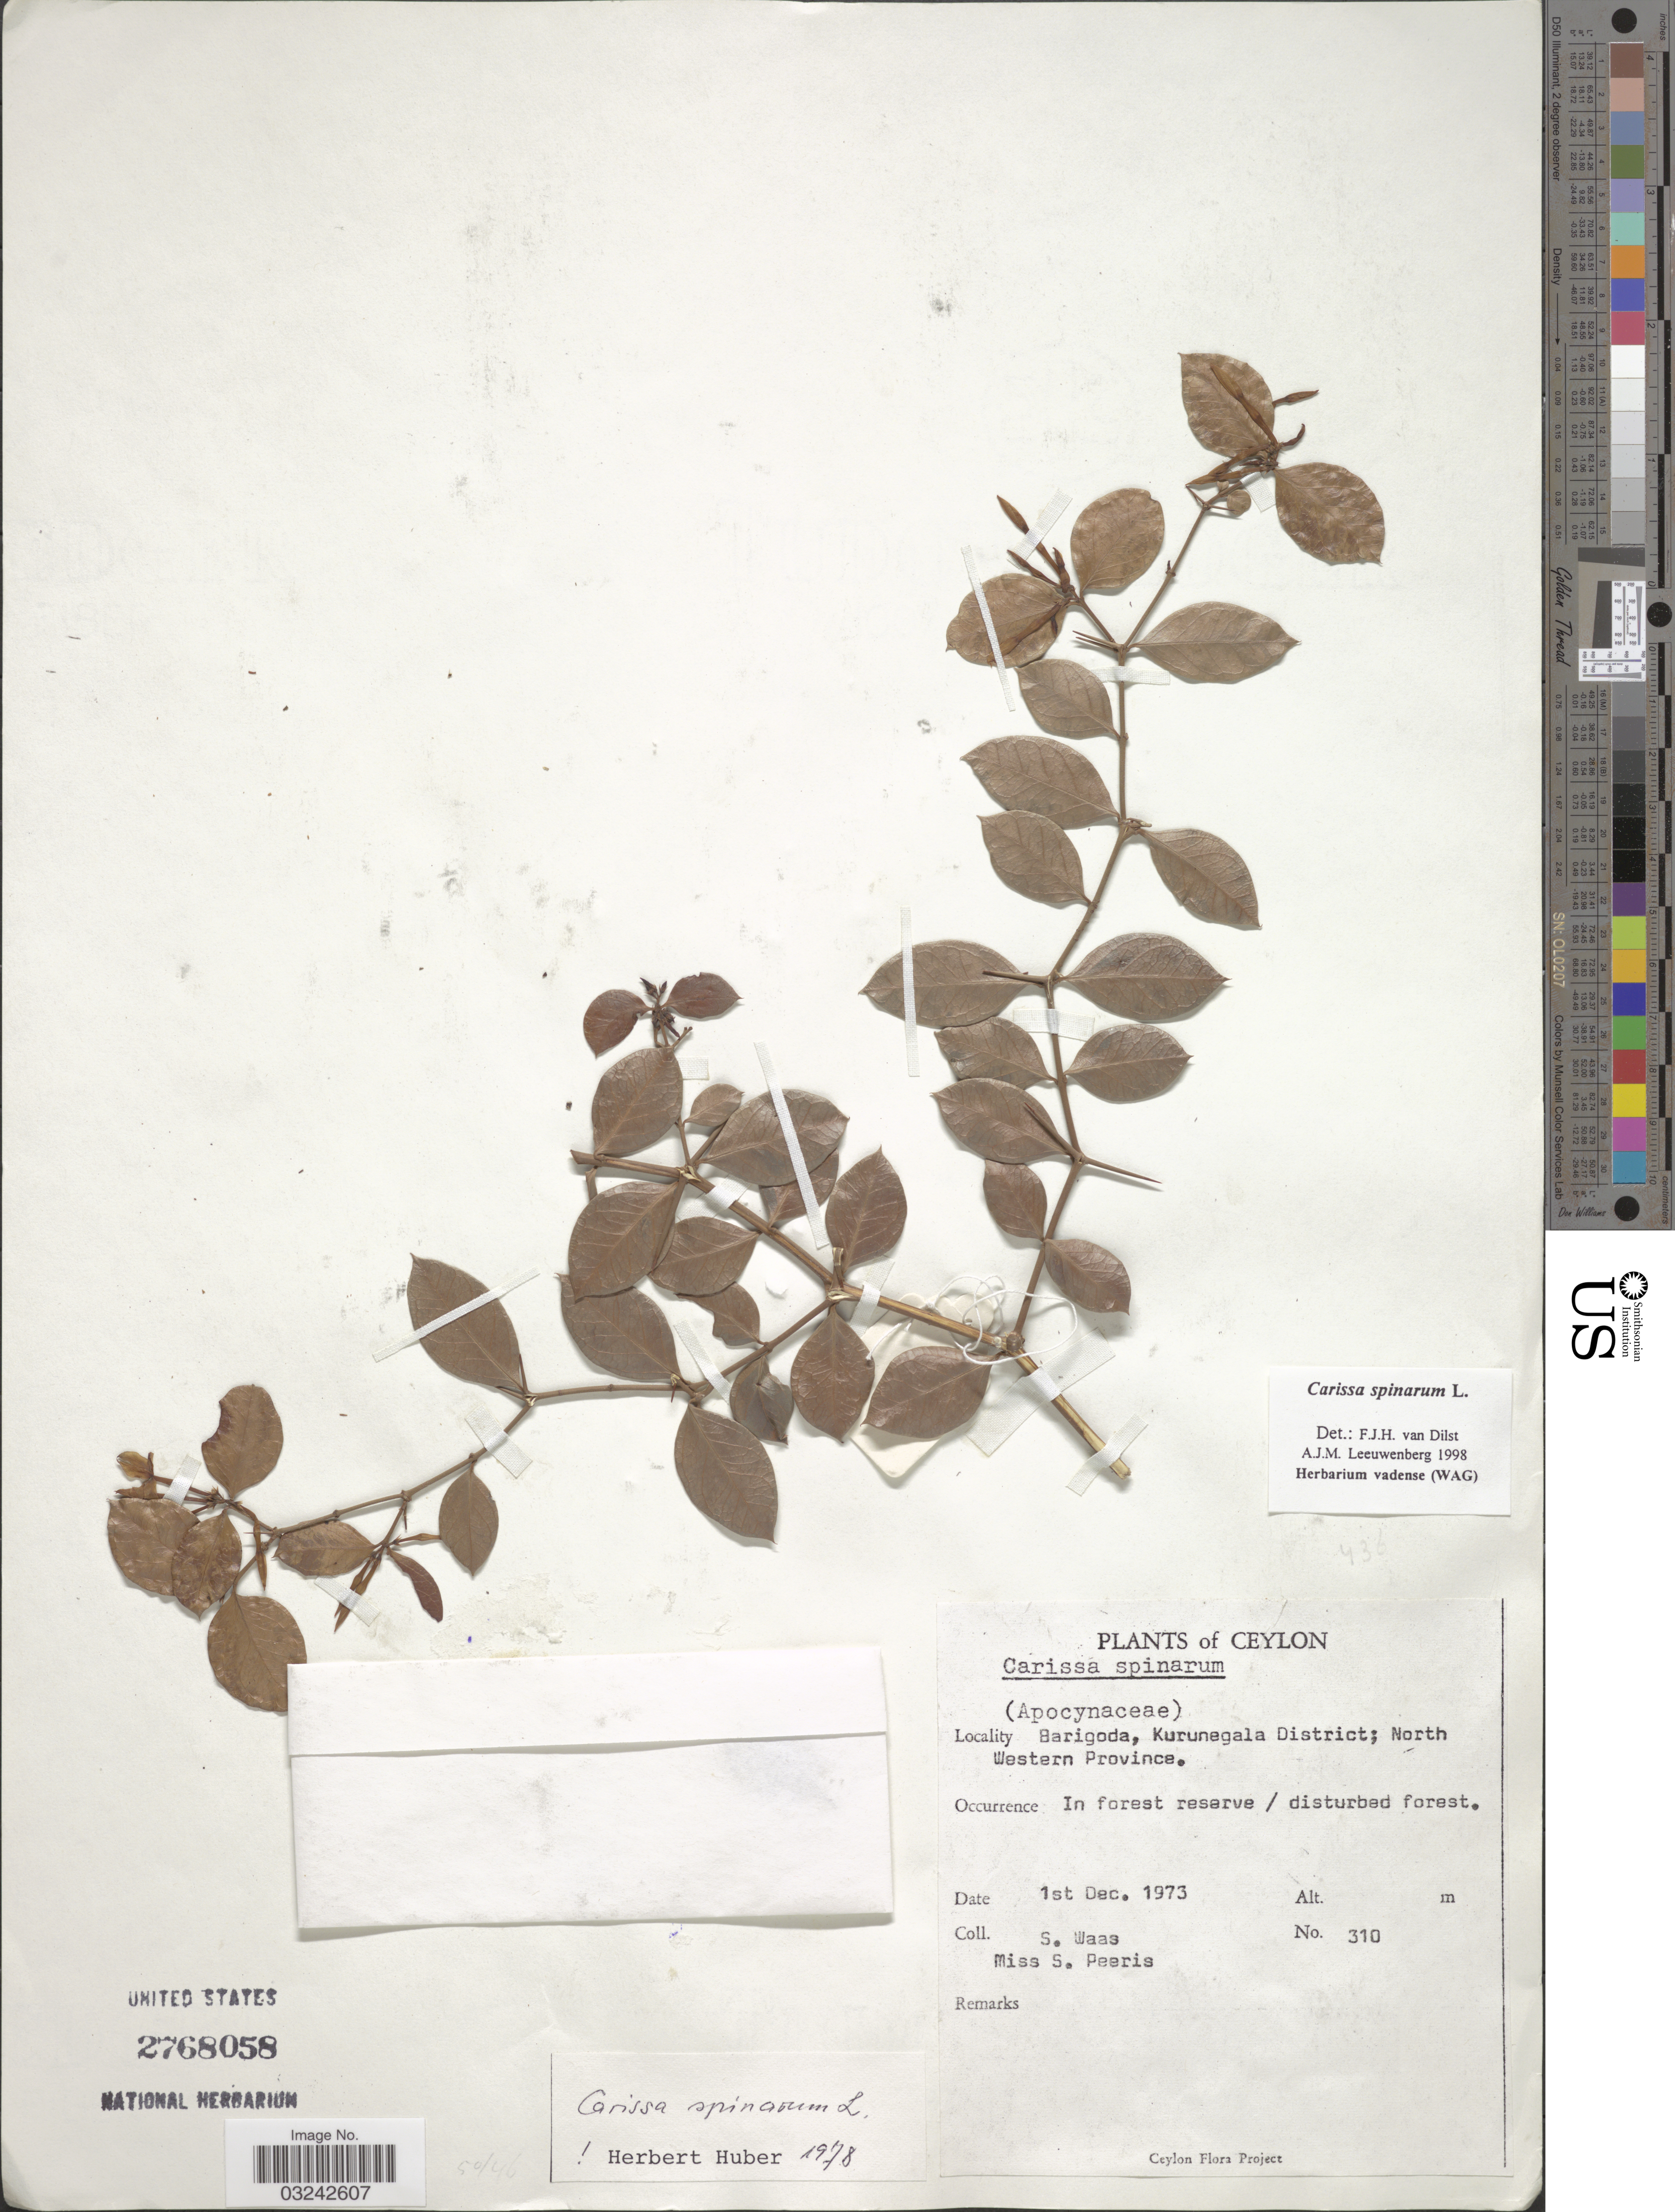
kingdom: Plantae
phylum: Tracheophyta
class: Magnoliopsida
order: Gentianales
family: Apocynaceae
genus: Carissa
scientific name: Carissa spinarum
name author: L.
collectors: S. Waas & S. Peeris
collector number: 310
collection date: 1973-12-01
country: Sri Lanka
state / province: North Western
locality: Ceylon. Barigoda, Kurunegala District.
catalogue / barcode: US 2768058